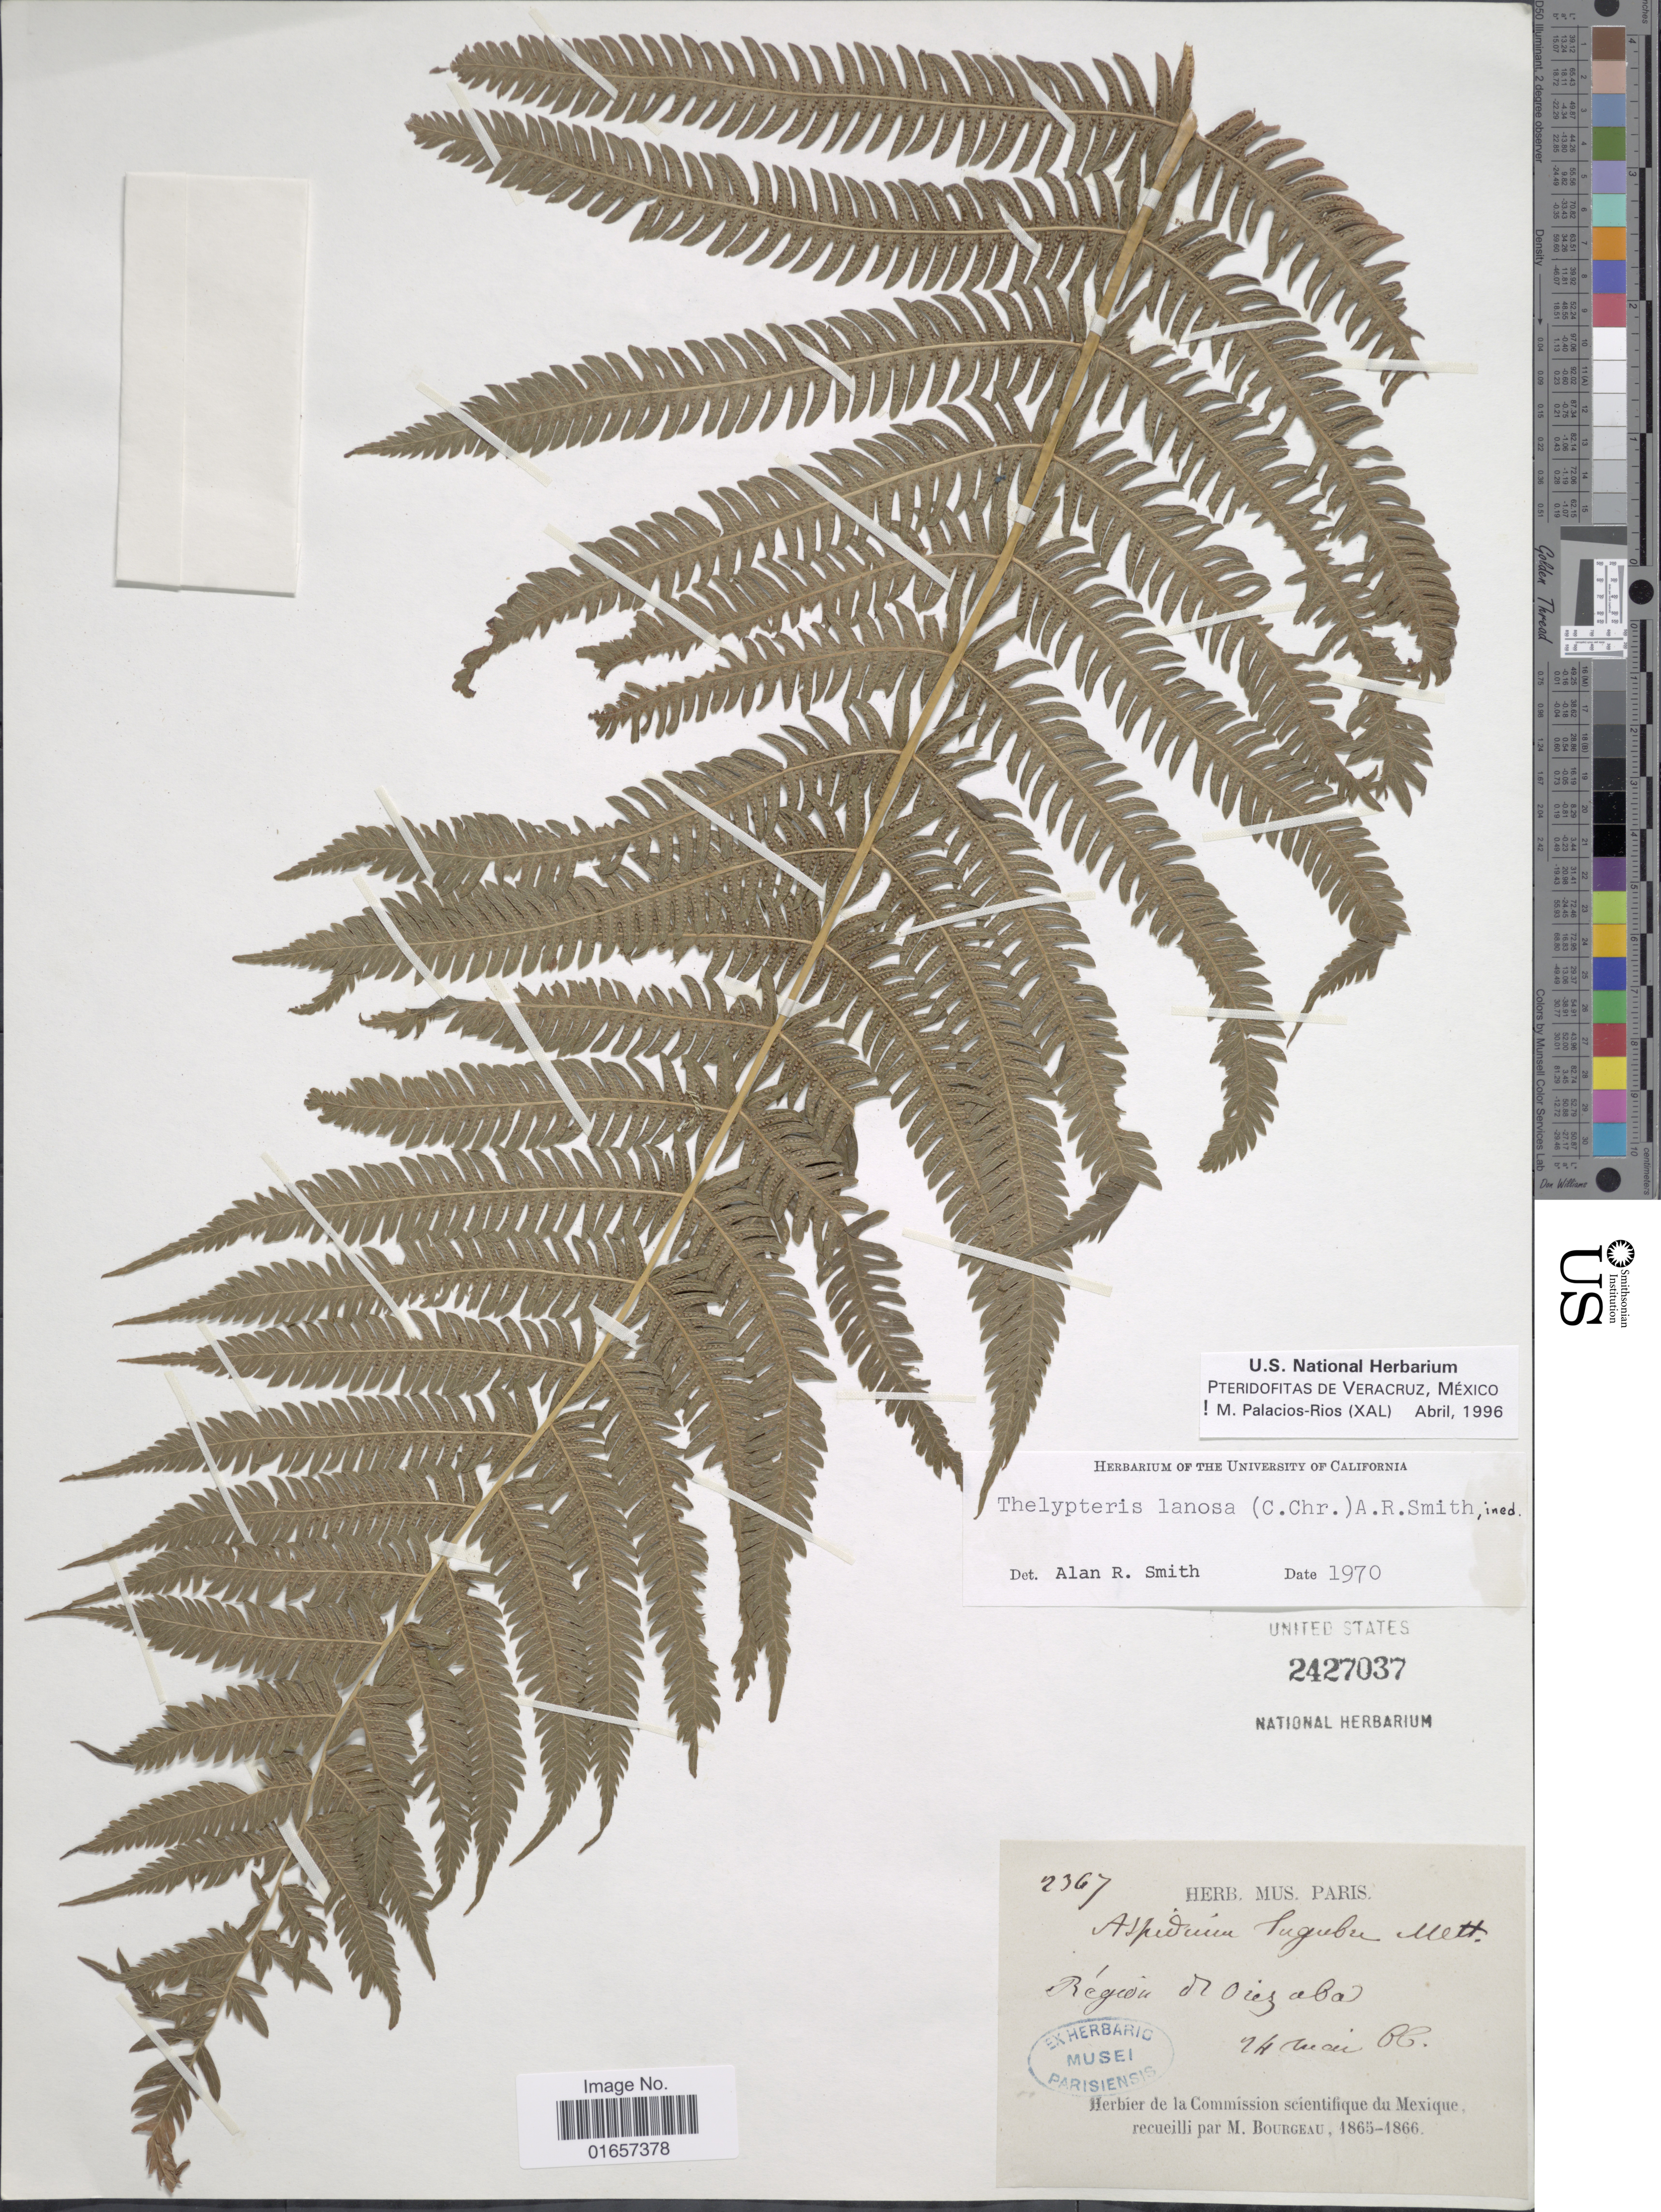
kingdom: Plantae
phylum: Tracheophyta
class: Polypodiopsida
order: Polypodiales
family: Thelypteridaceae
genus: Christella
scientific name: Christella lanosa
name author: (C. Chr.) Á. Löve & D. Löve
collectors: M. Bourgeau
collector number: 2367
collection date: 1866-05-24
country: Mexico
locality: Mexique, Région d'Orizaba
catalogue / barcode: US 2427037